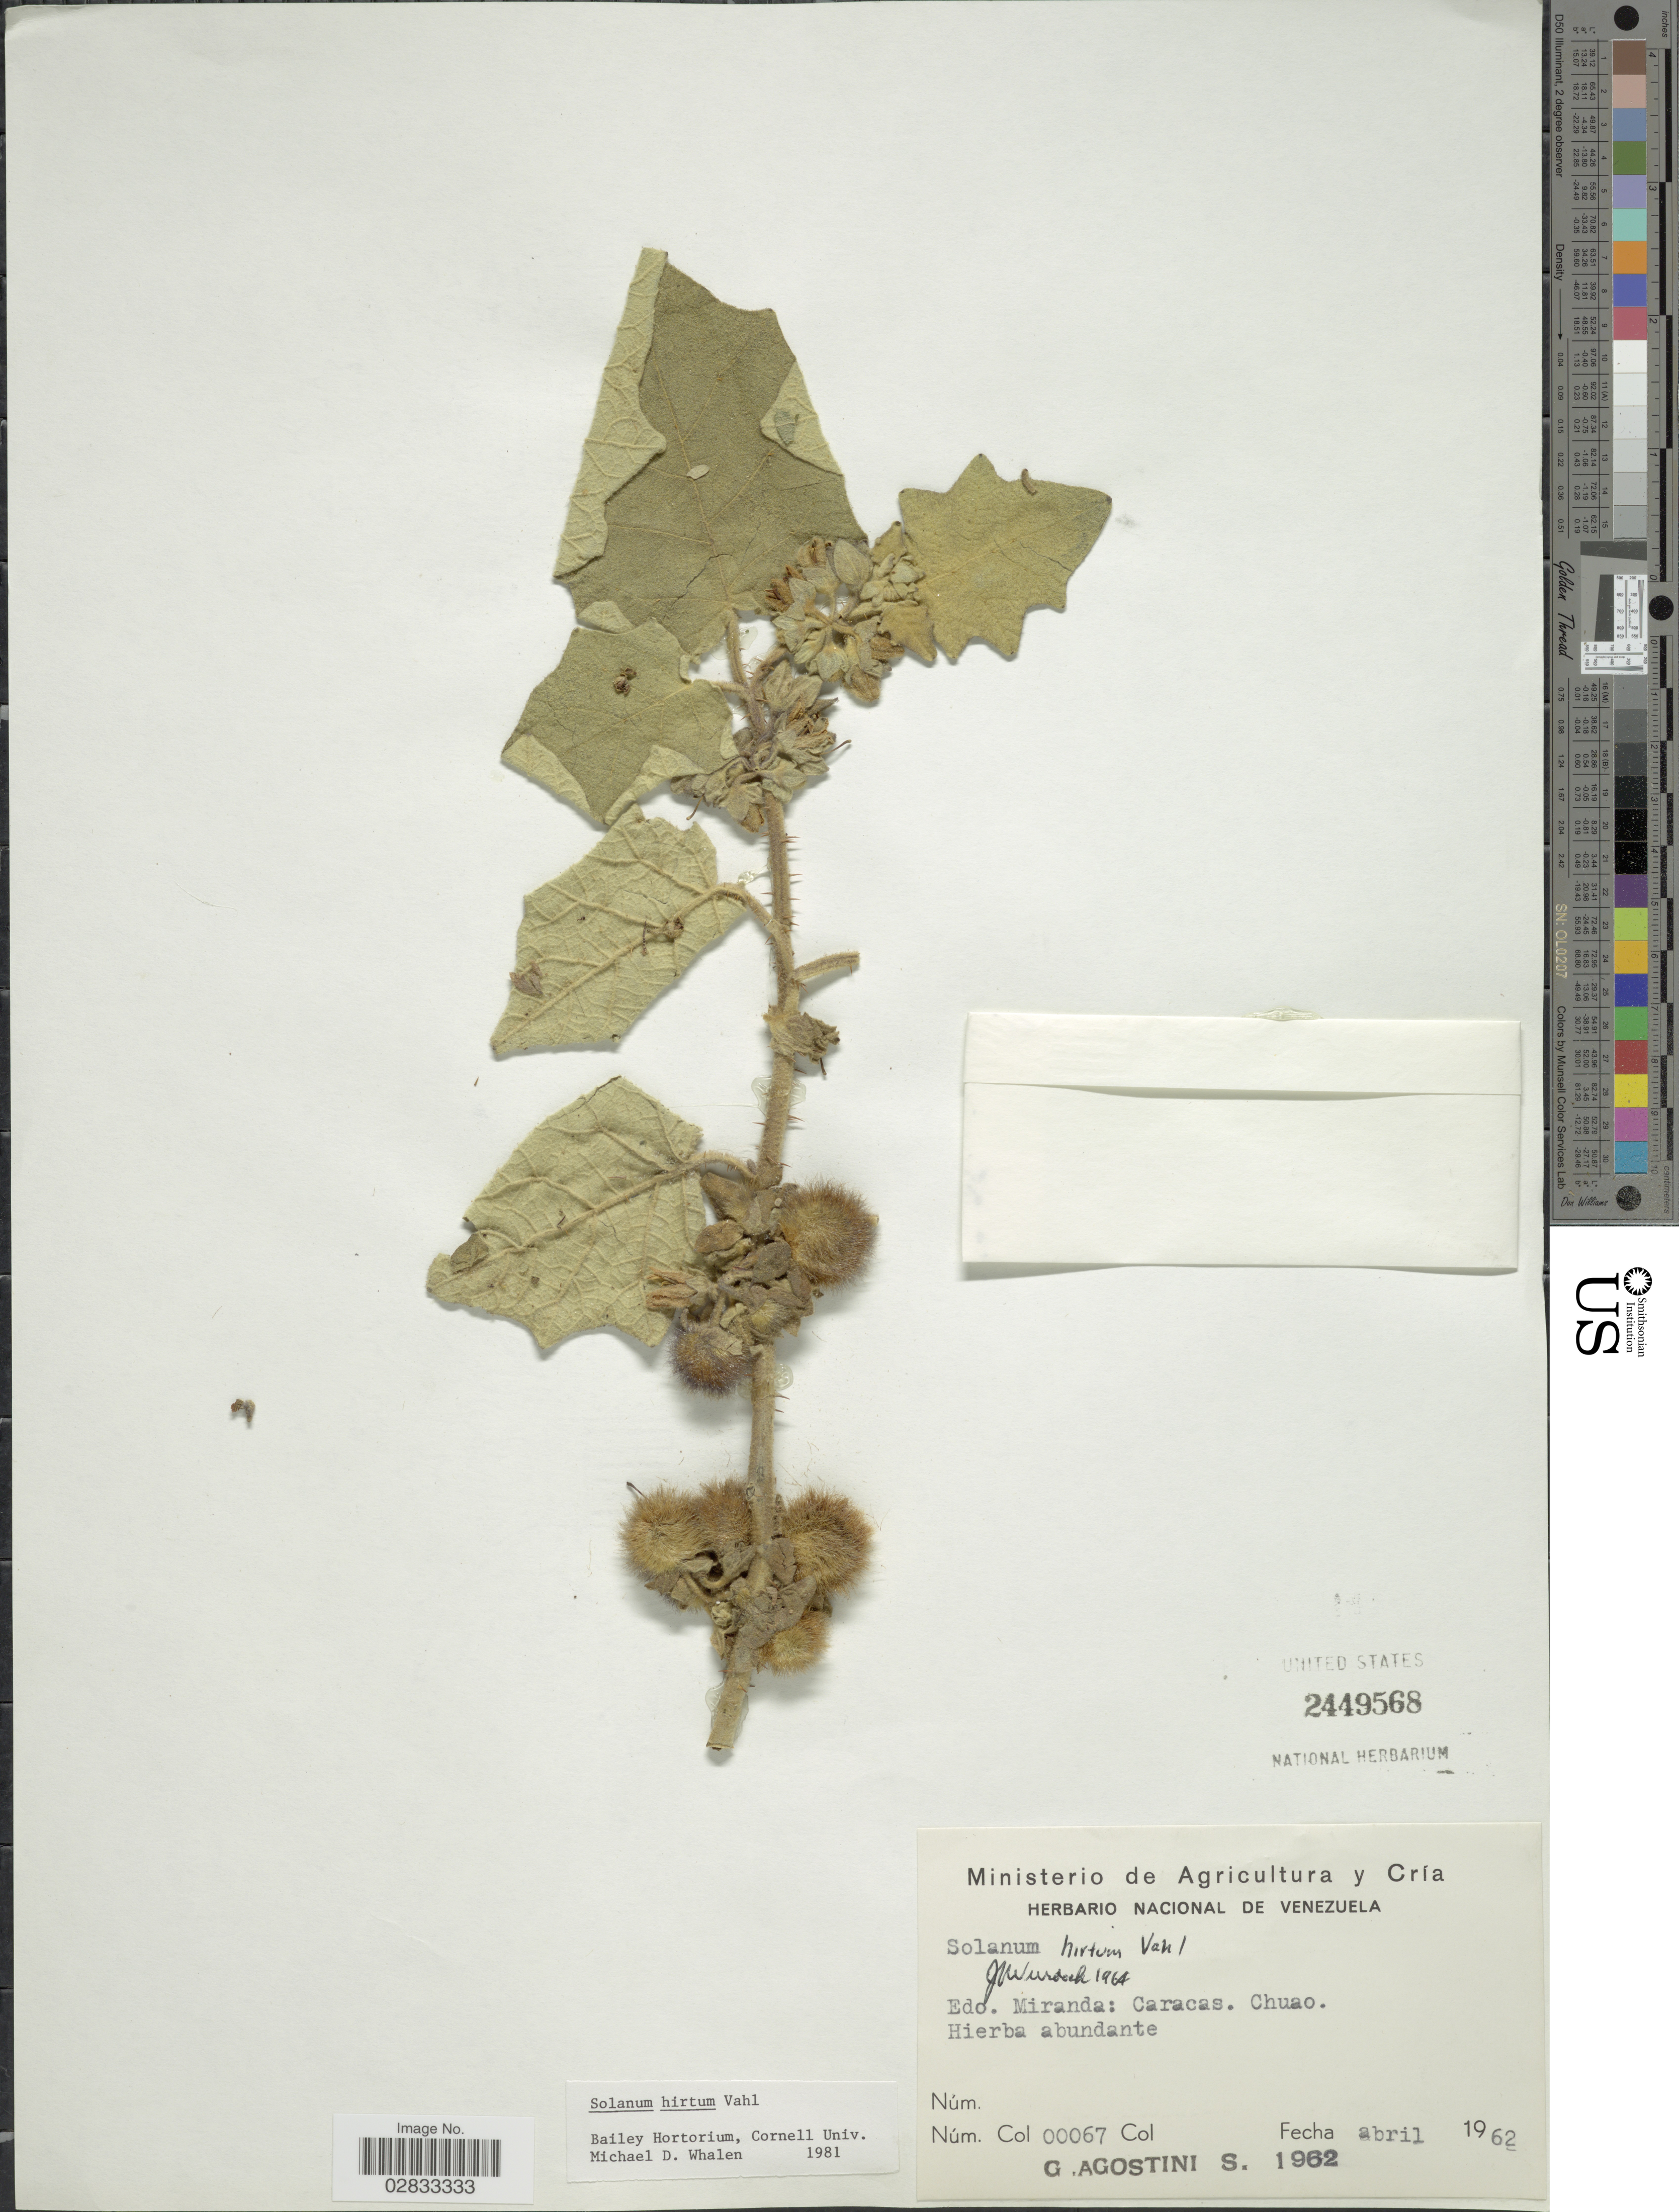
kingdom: Plantae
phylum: Tracheophyta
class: Magnoliopsida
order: Solanales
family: Solanaceae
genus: Solanum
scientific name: Solanum hirtum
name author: Vahl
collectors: G. Agostini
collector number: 00067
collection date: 1962-04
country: Venezuela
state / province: Miranda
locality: Caracas, Chuao.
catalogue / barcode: US 2449568